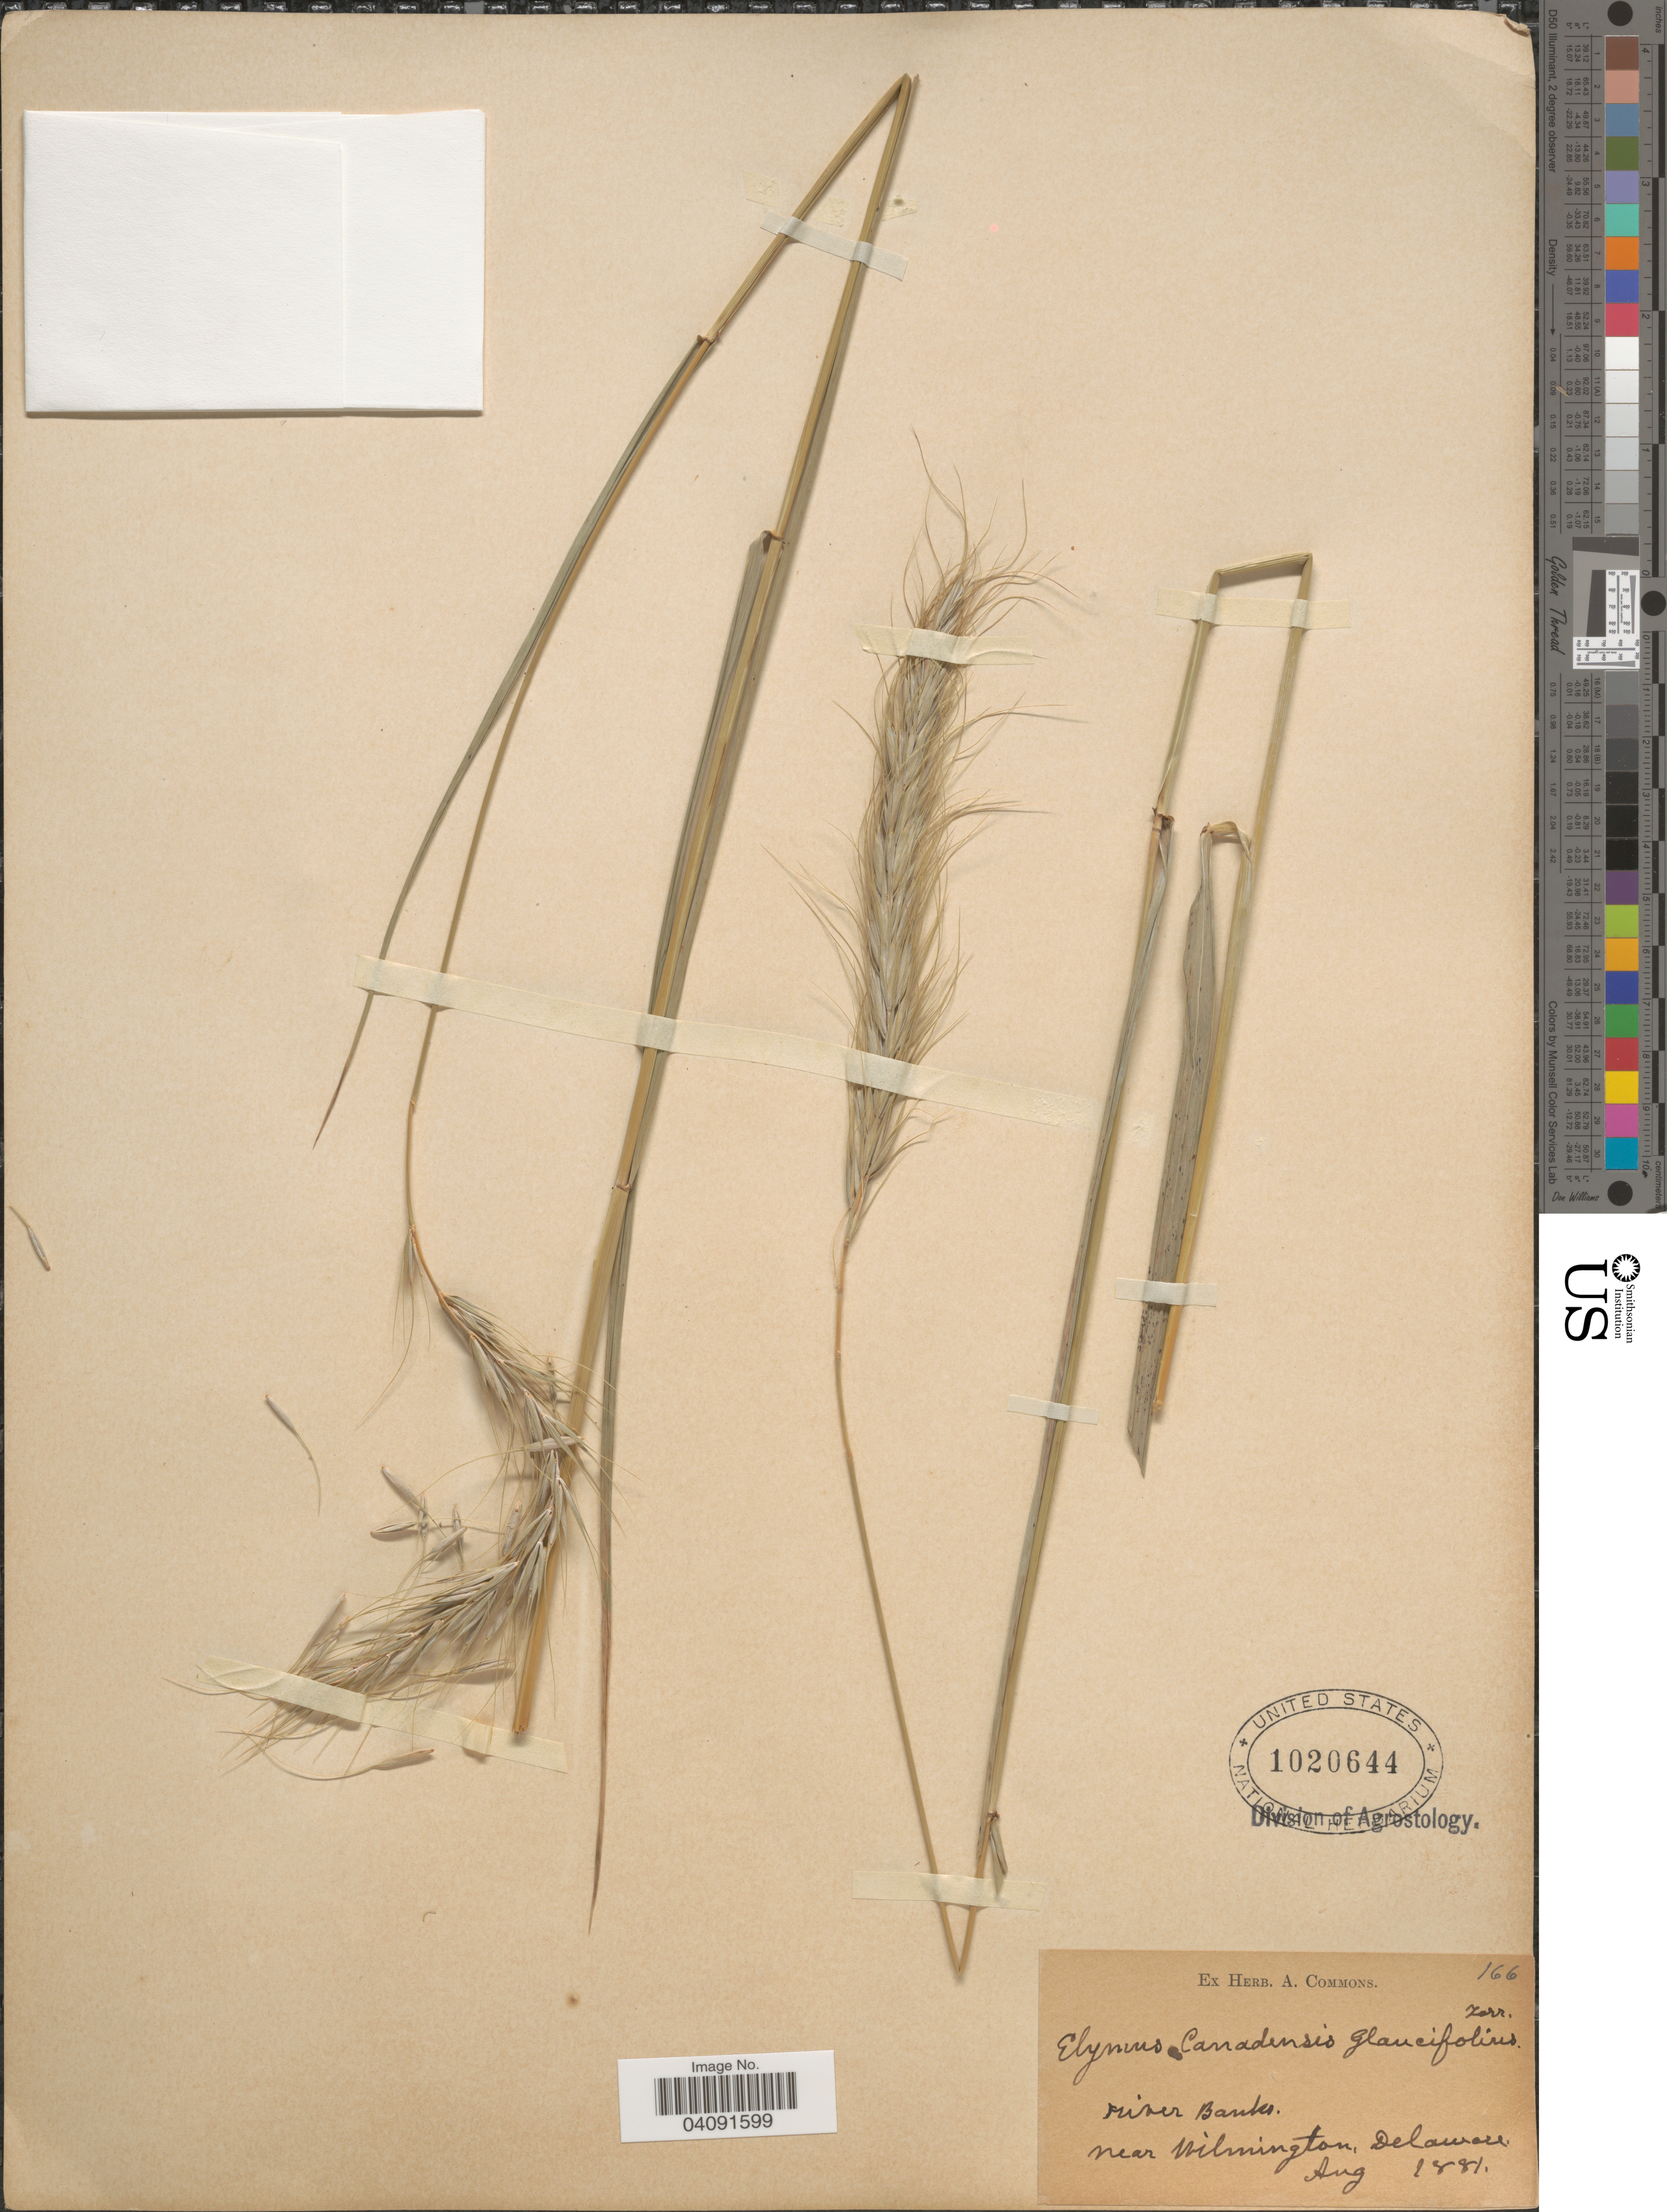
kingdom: Plantae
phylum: Tracheophyta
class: Liliopsida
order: Poales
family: Poaceae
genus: Elymus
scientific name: Elymus canadensis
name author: L.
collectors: ex herb. A. Commons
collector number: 166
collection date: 1881-08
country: United States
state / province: Delaware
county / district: New Castle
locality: River Banks. Near Wilmington.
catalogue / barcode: US 1020644